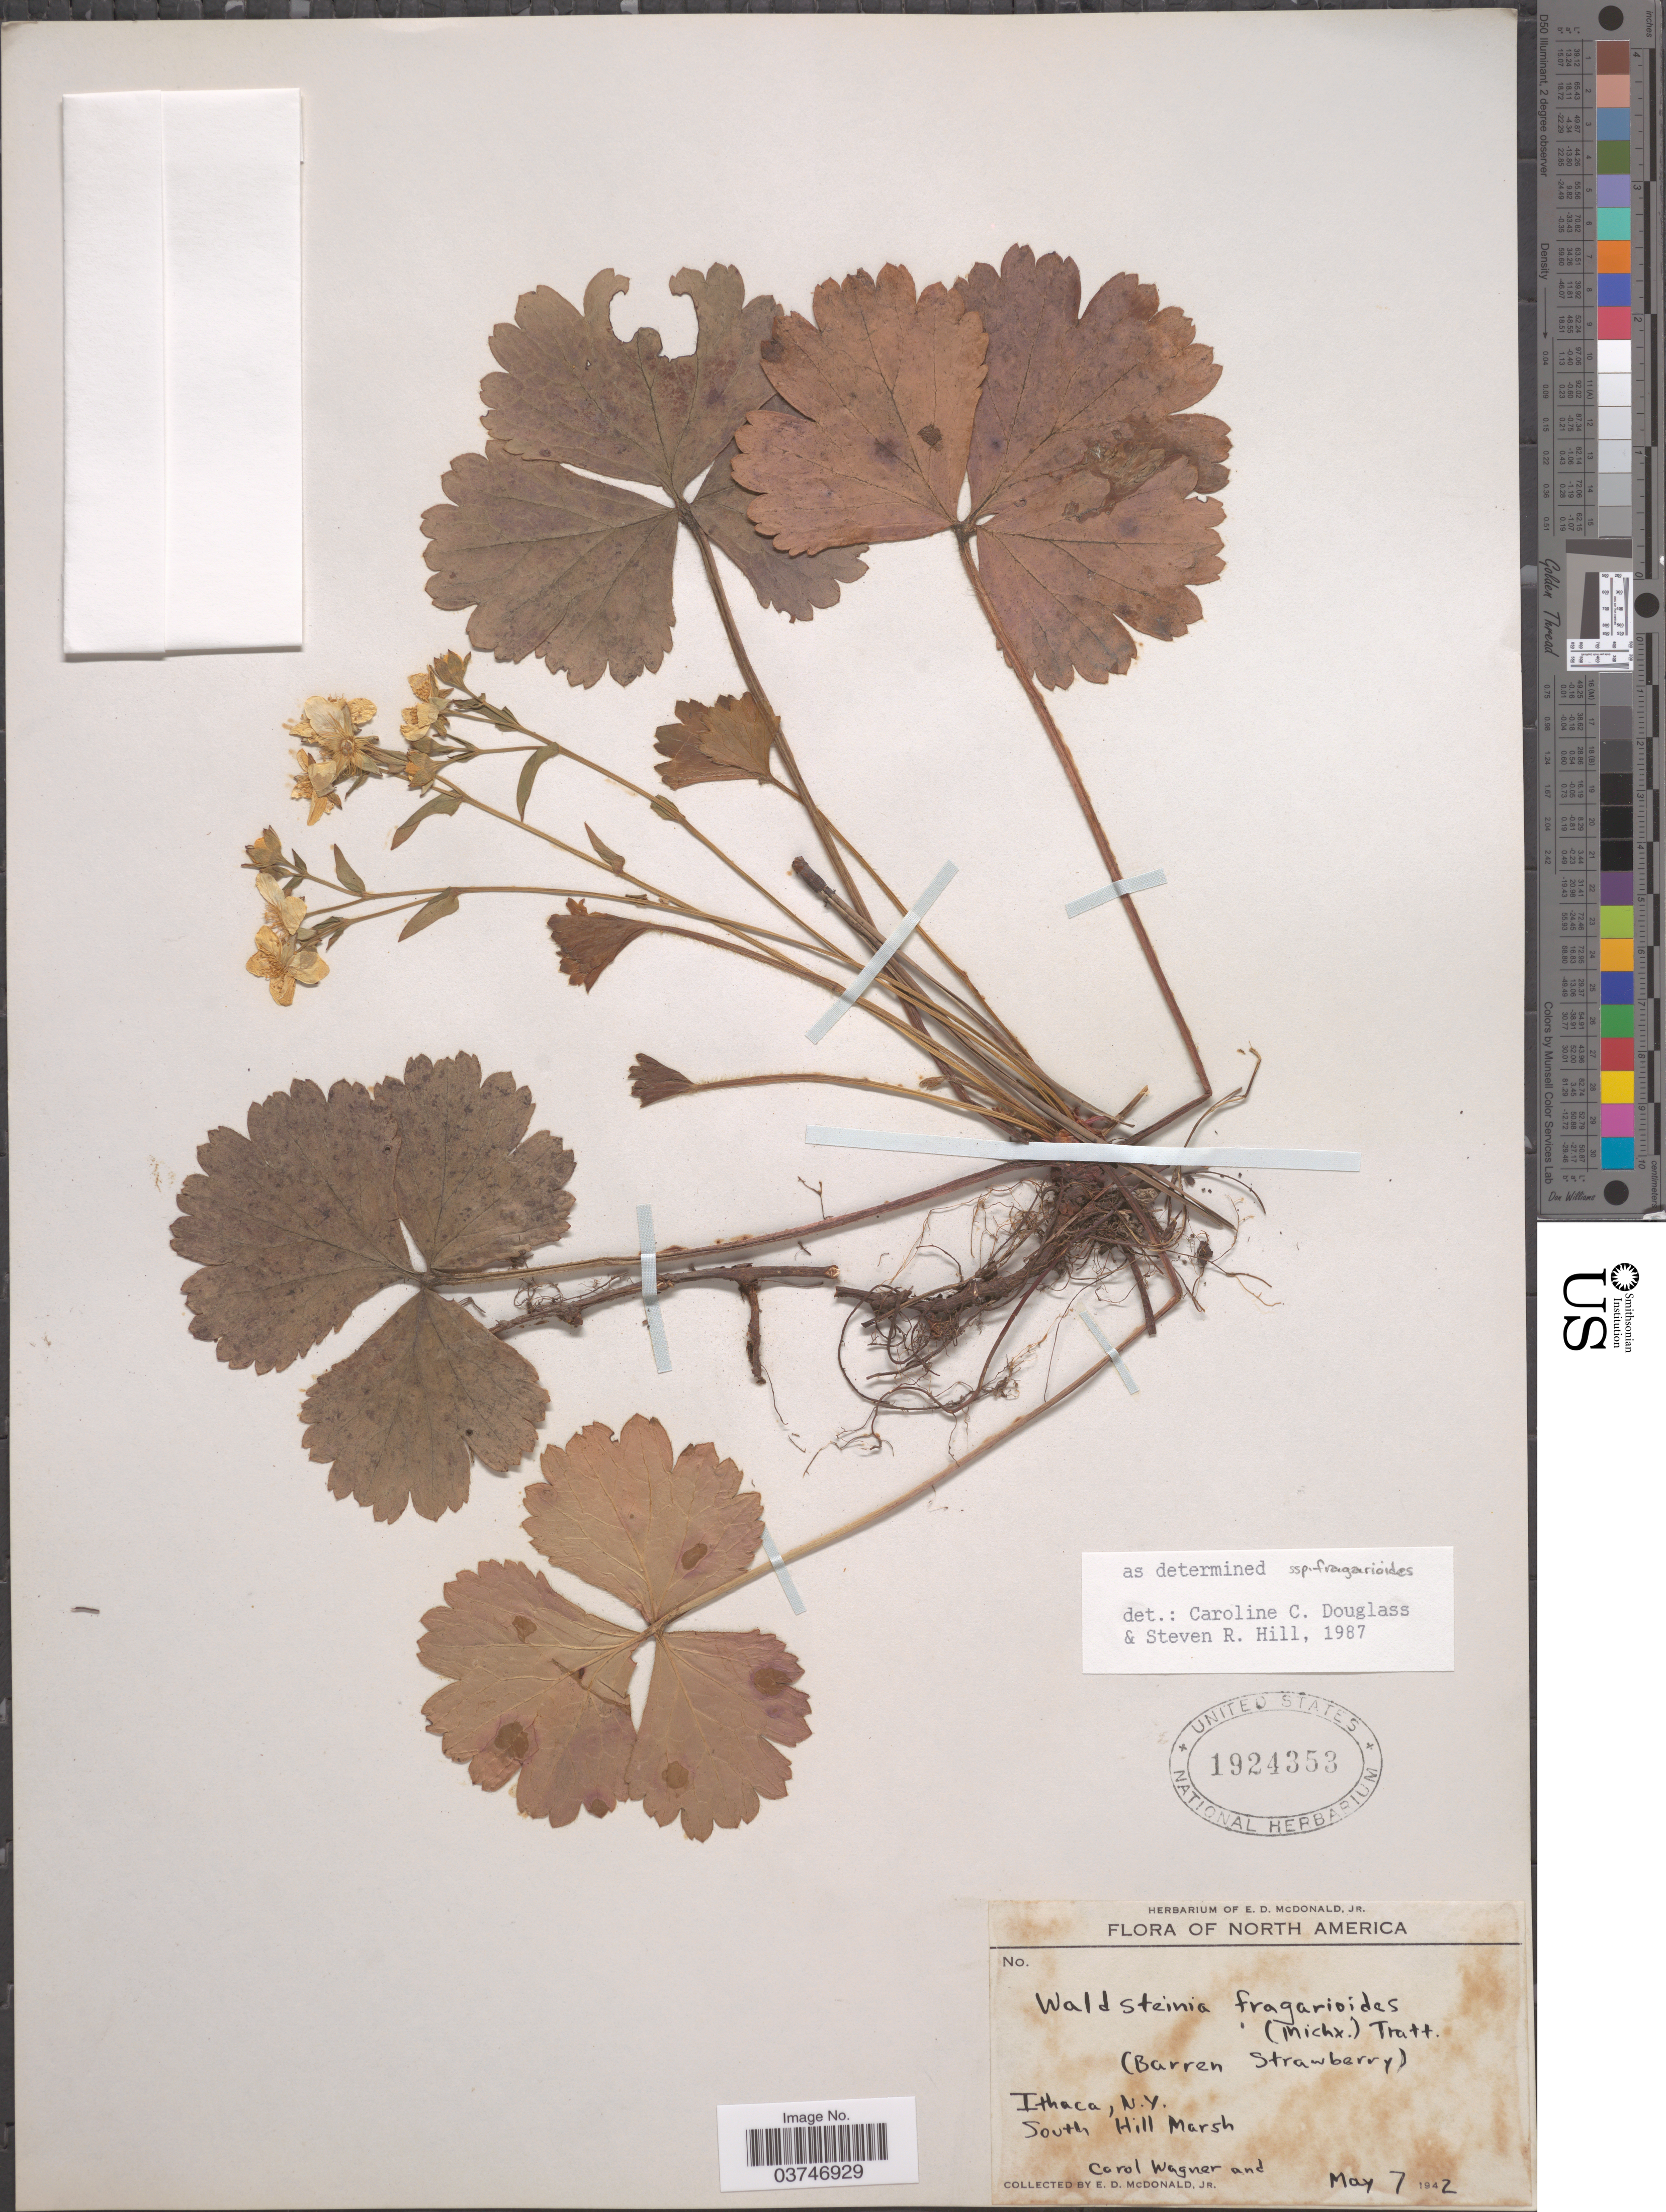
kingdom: Plantae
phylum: Tracheophyta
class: Magnoliopsida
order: Rosales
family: Rosaceae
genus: Waldsteinia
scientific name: Waldsteinia fragarioides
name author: (Michx.) Tratt.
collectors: C. Wagner & E. D. McDonald Jr.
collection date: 1942-05-07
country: United States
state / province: New York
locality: Ithaca, South Hill Marsh.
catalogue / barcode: US 1924353